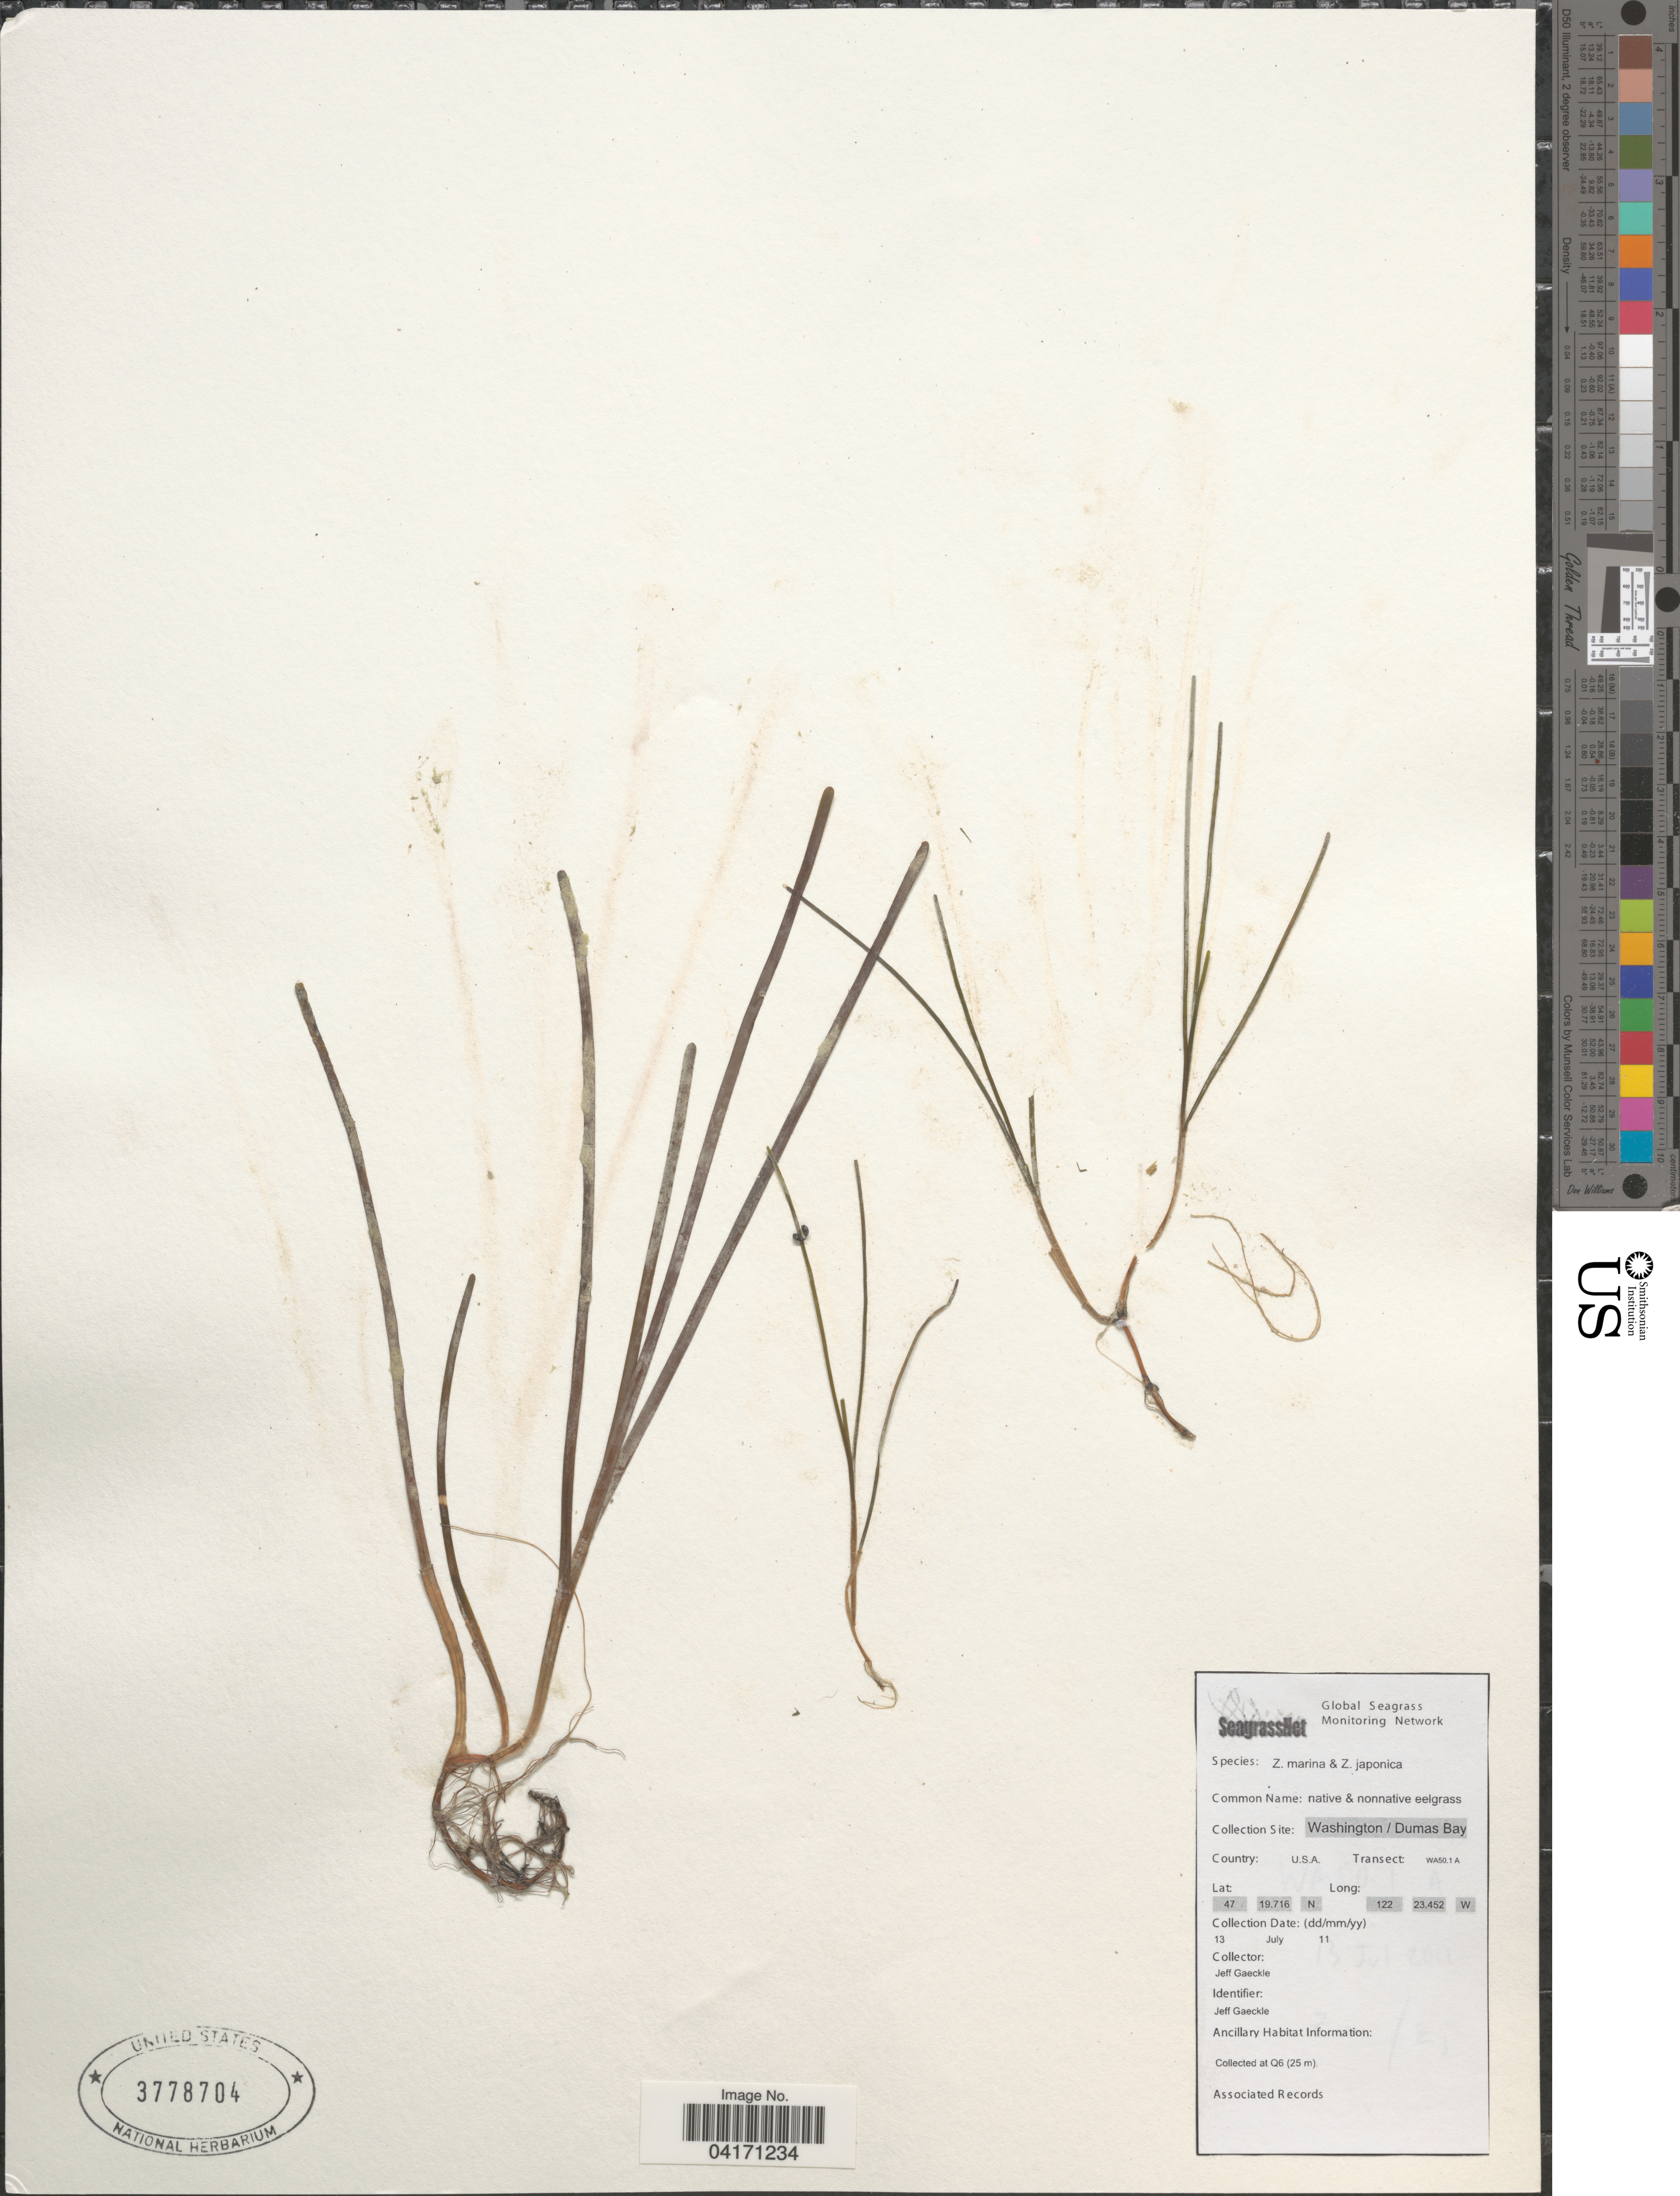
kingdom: Plantae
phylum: Tracheophyta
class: Liliopsida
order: Alismatales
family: Zosteraceae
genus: Zostera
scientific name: Zostera marina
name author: L.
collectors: J. Gaeckle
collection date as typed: Transcribed d/m/y: 13/7/11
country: United States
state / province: Washington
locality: Dumas Bay. Transect: WA50.1 A. Collected at Q6.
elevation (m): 25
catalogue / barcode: US 3778704